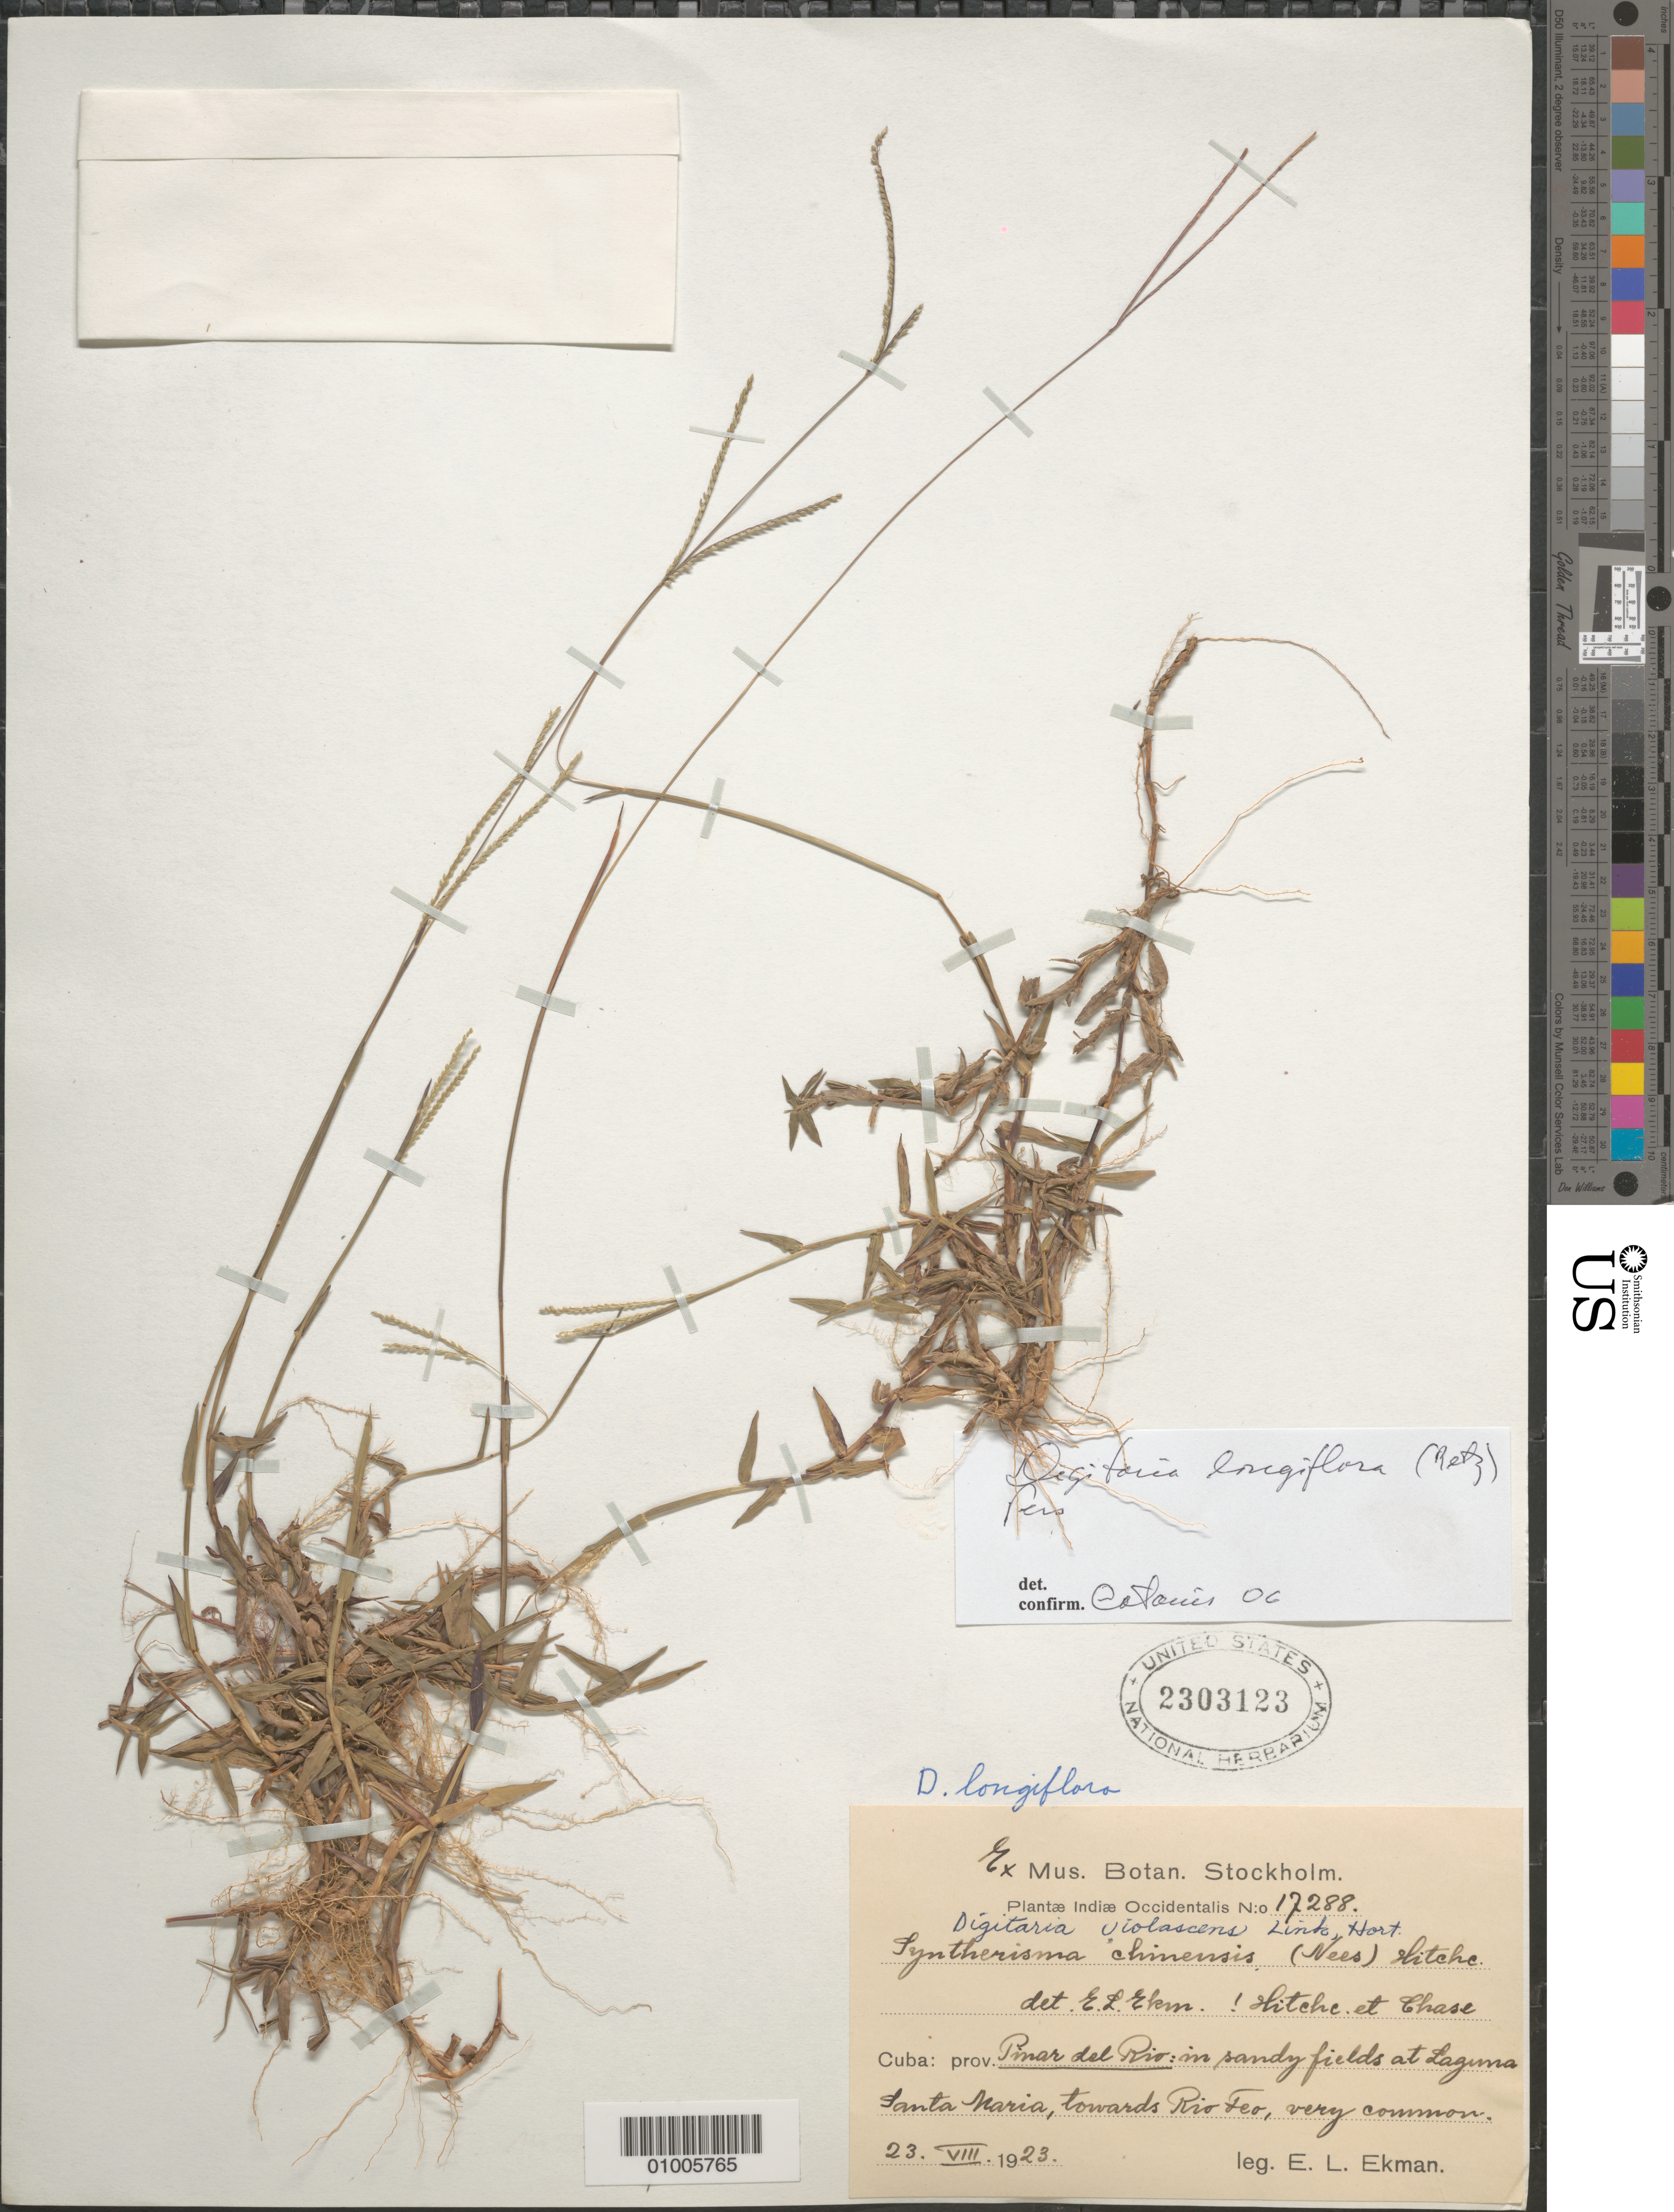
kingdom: Plantae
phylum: Tracheophyta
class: Liliopsida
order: Poales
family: Poaceae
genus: Digitaria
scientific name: Digitaria longiflora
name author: (Retz.) Pers.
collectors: E. L. Ekman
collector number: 17288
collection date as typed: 23 Jul 1923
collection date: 1923-07-23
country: Cuba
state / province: Pinar del Rio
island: Cuba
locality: in sandy fiels at Santa Maria, Towards Rio feo,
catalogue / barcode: US 2303123